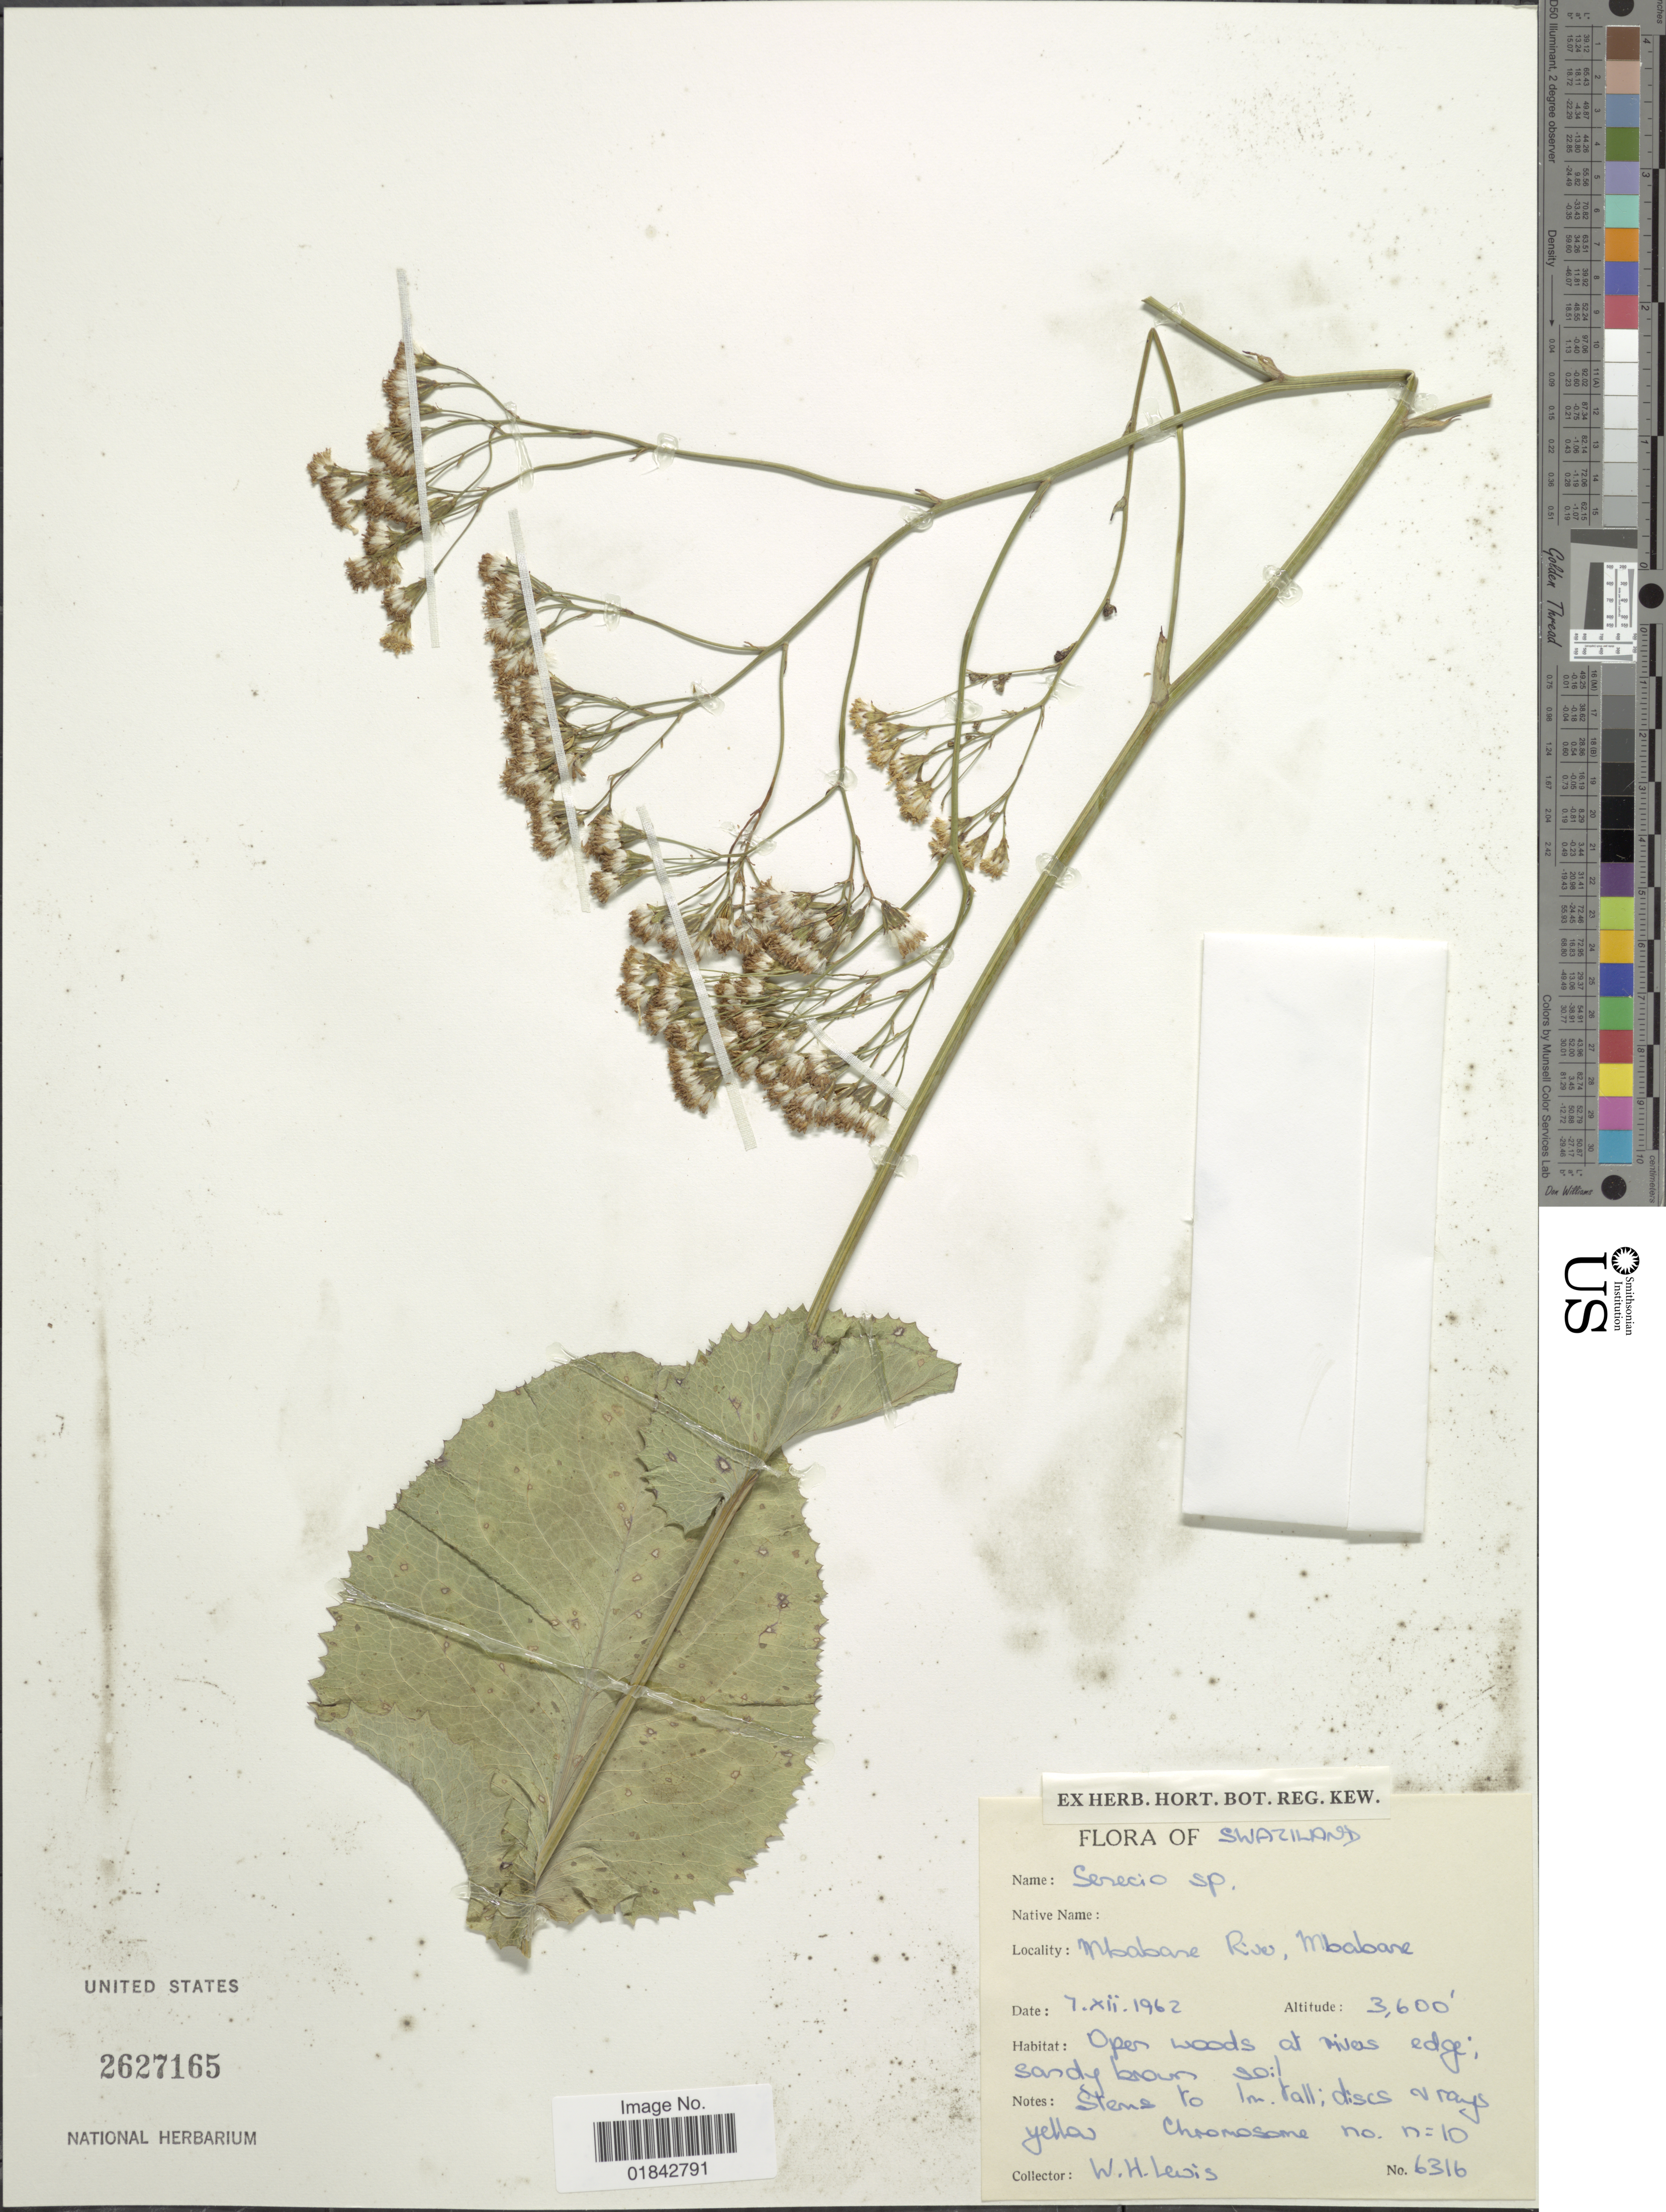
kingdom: Plantae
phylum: Tracheophyta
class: Magnoliopsida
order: Asterales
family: Asteraceae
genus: Senecio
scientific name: Senecio sp.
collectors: W. H. Lewis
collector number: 6316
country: Eswatini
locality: Mbabare River, Mbabare, open woods at rivers edge [interpreted]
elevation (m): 1097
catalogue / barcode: US 2627165